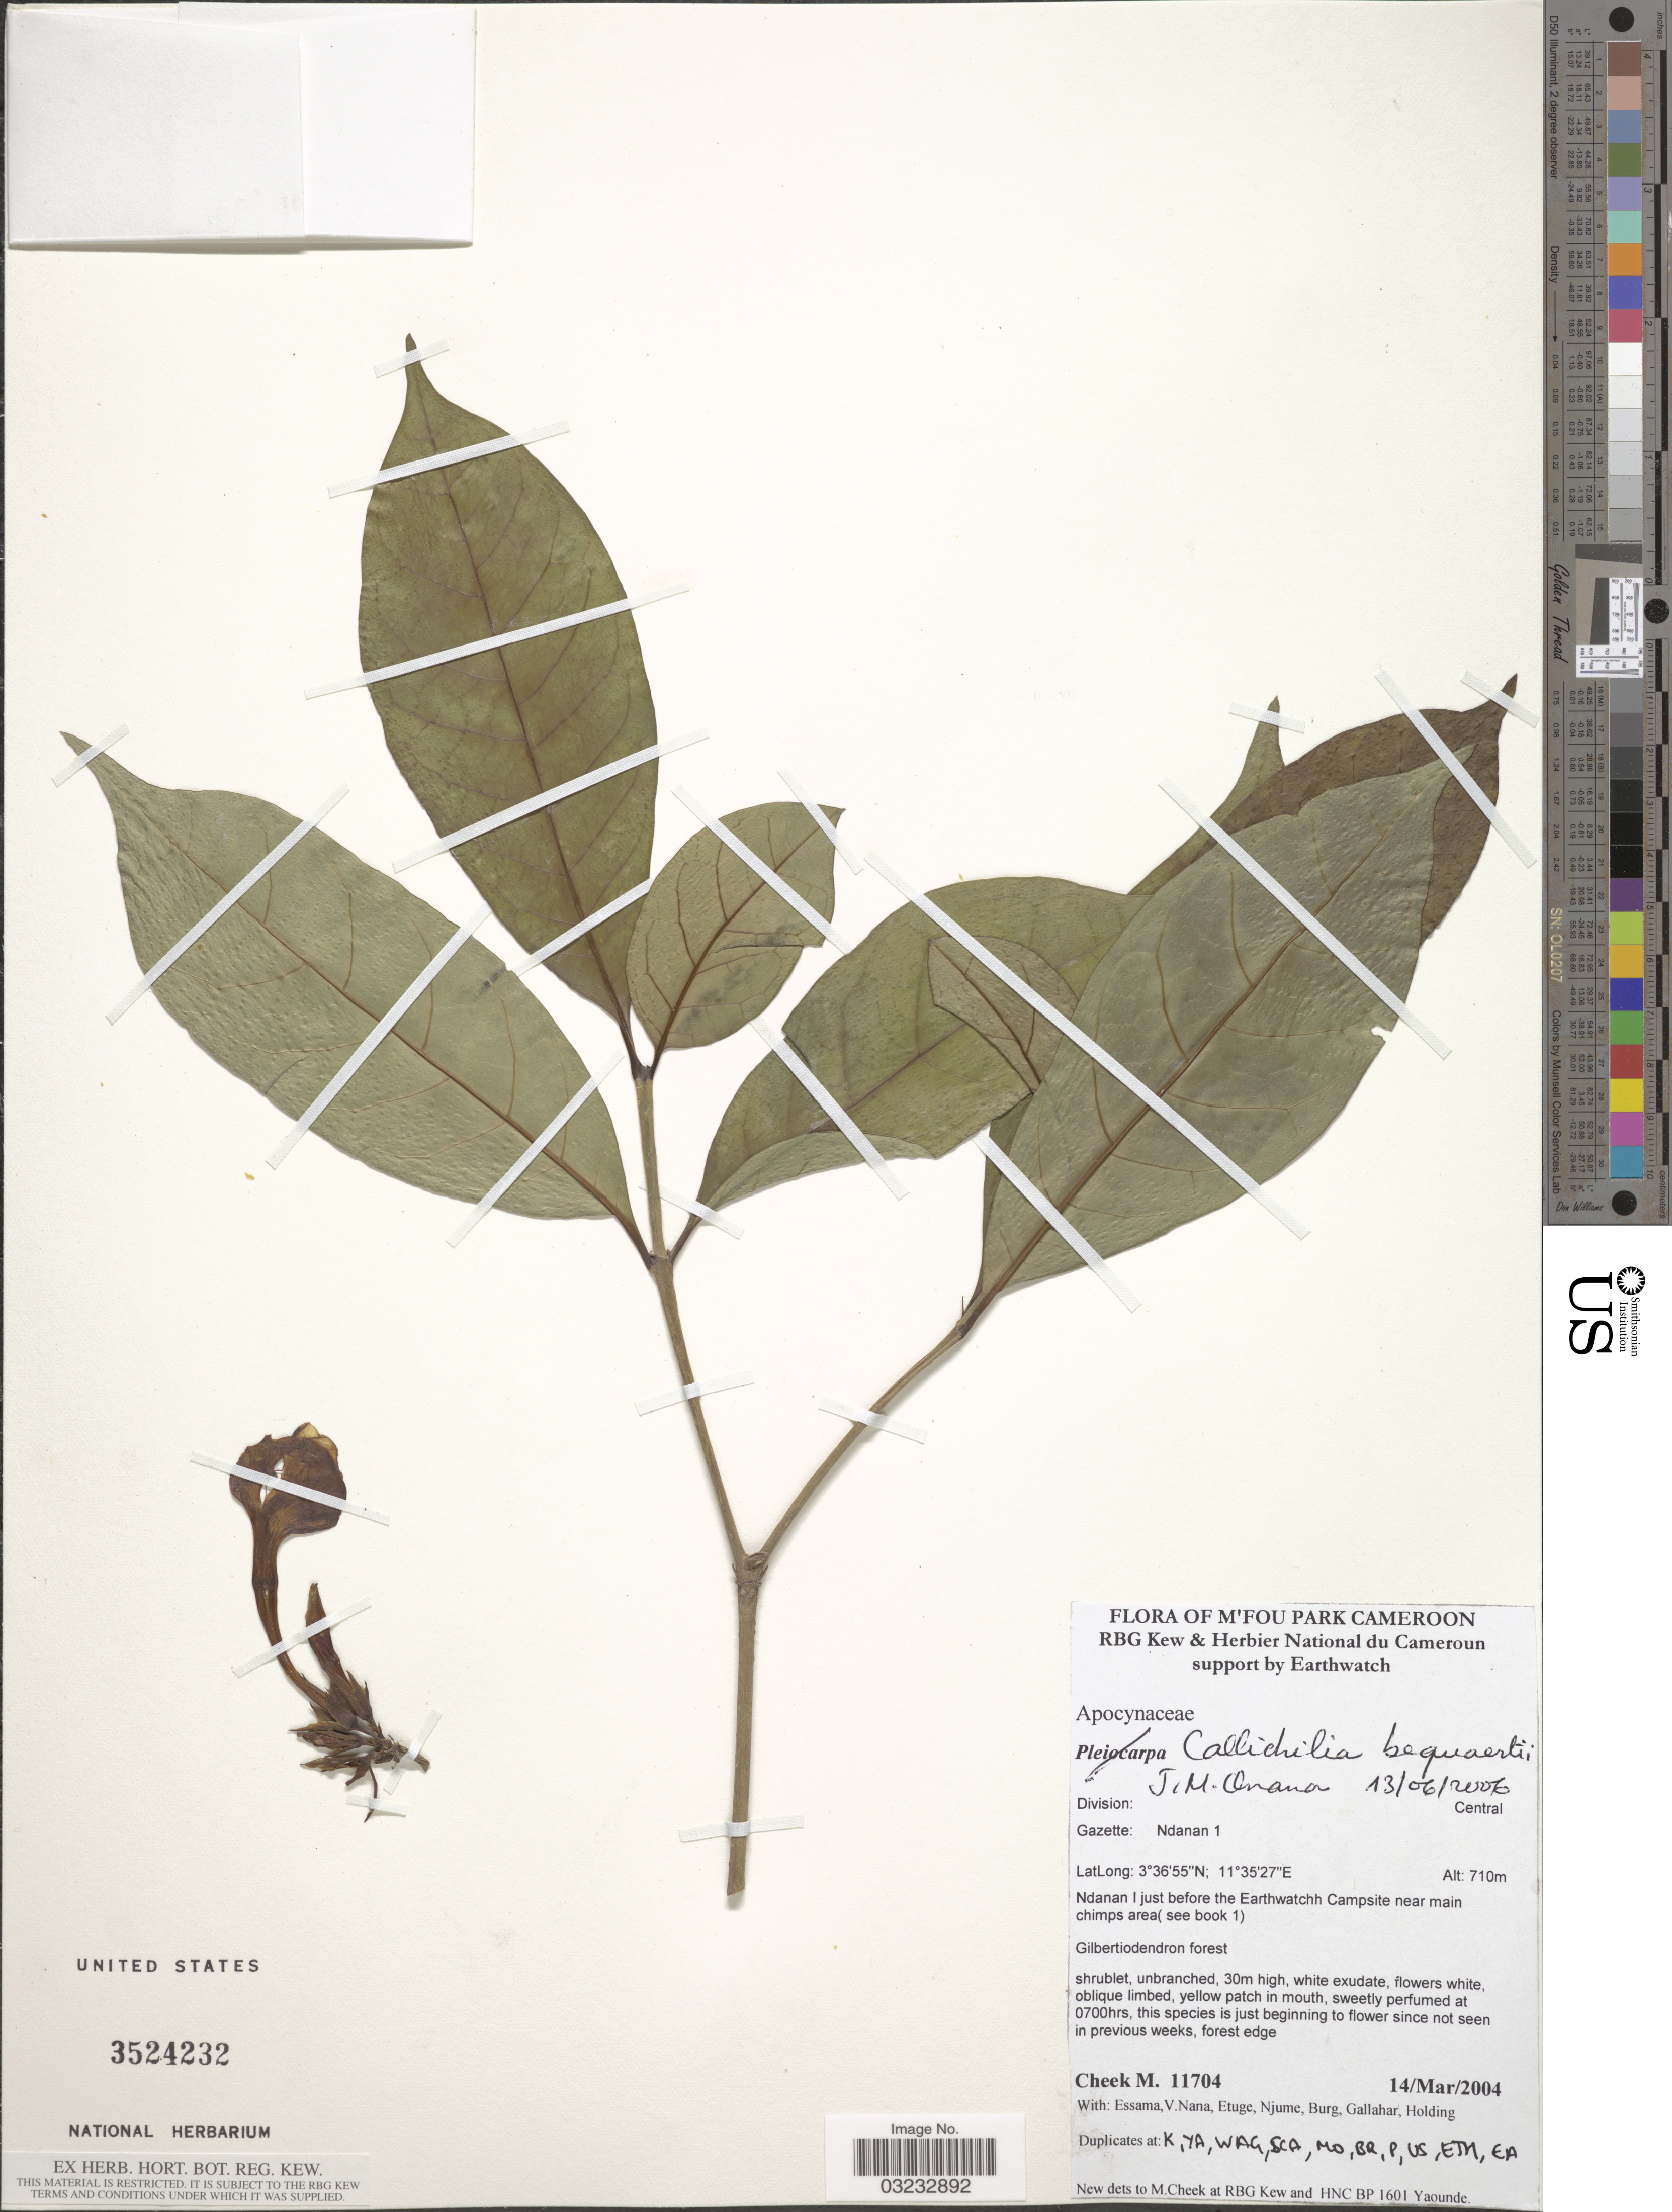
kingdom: Plantae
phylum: Tracheophyta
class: Magnoliopsida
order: Gentianales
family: Apocynaceae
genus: Callichilia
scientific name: Callichilia bequaertii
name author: De Wild.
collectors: M. Cheek, Essama, V. Nana, Etuge & et al.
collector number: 11704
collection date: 2004-03-14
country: Cameroon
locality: M'Fou Park Cameroon, Division: Central, Gazette: Ndanan 1, Ndanan I just before the Earthwatch Campsite near main chimps area (see book 1).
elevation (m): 710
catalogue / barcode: US 3524232